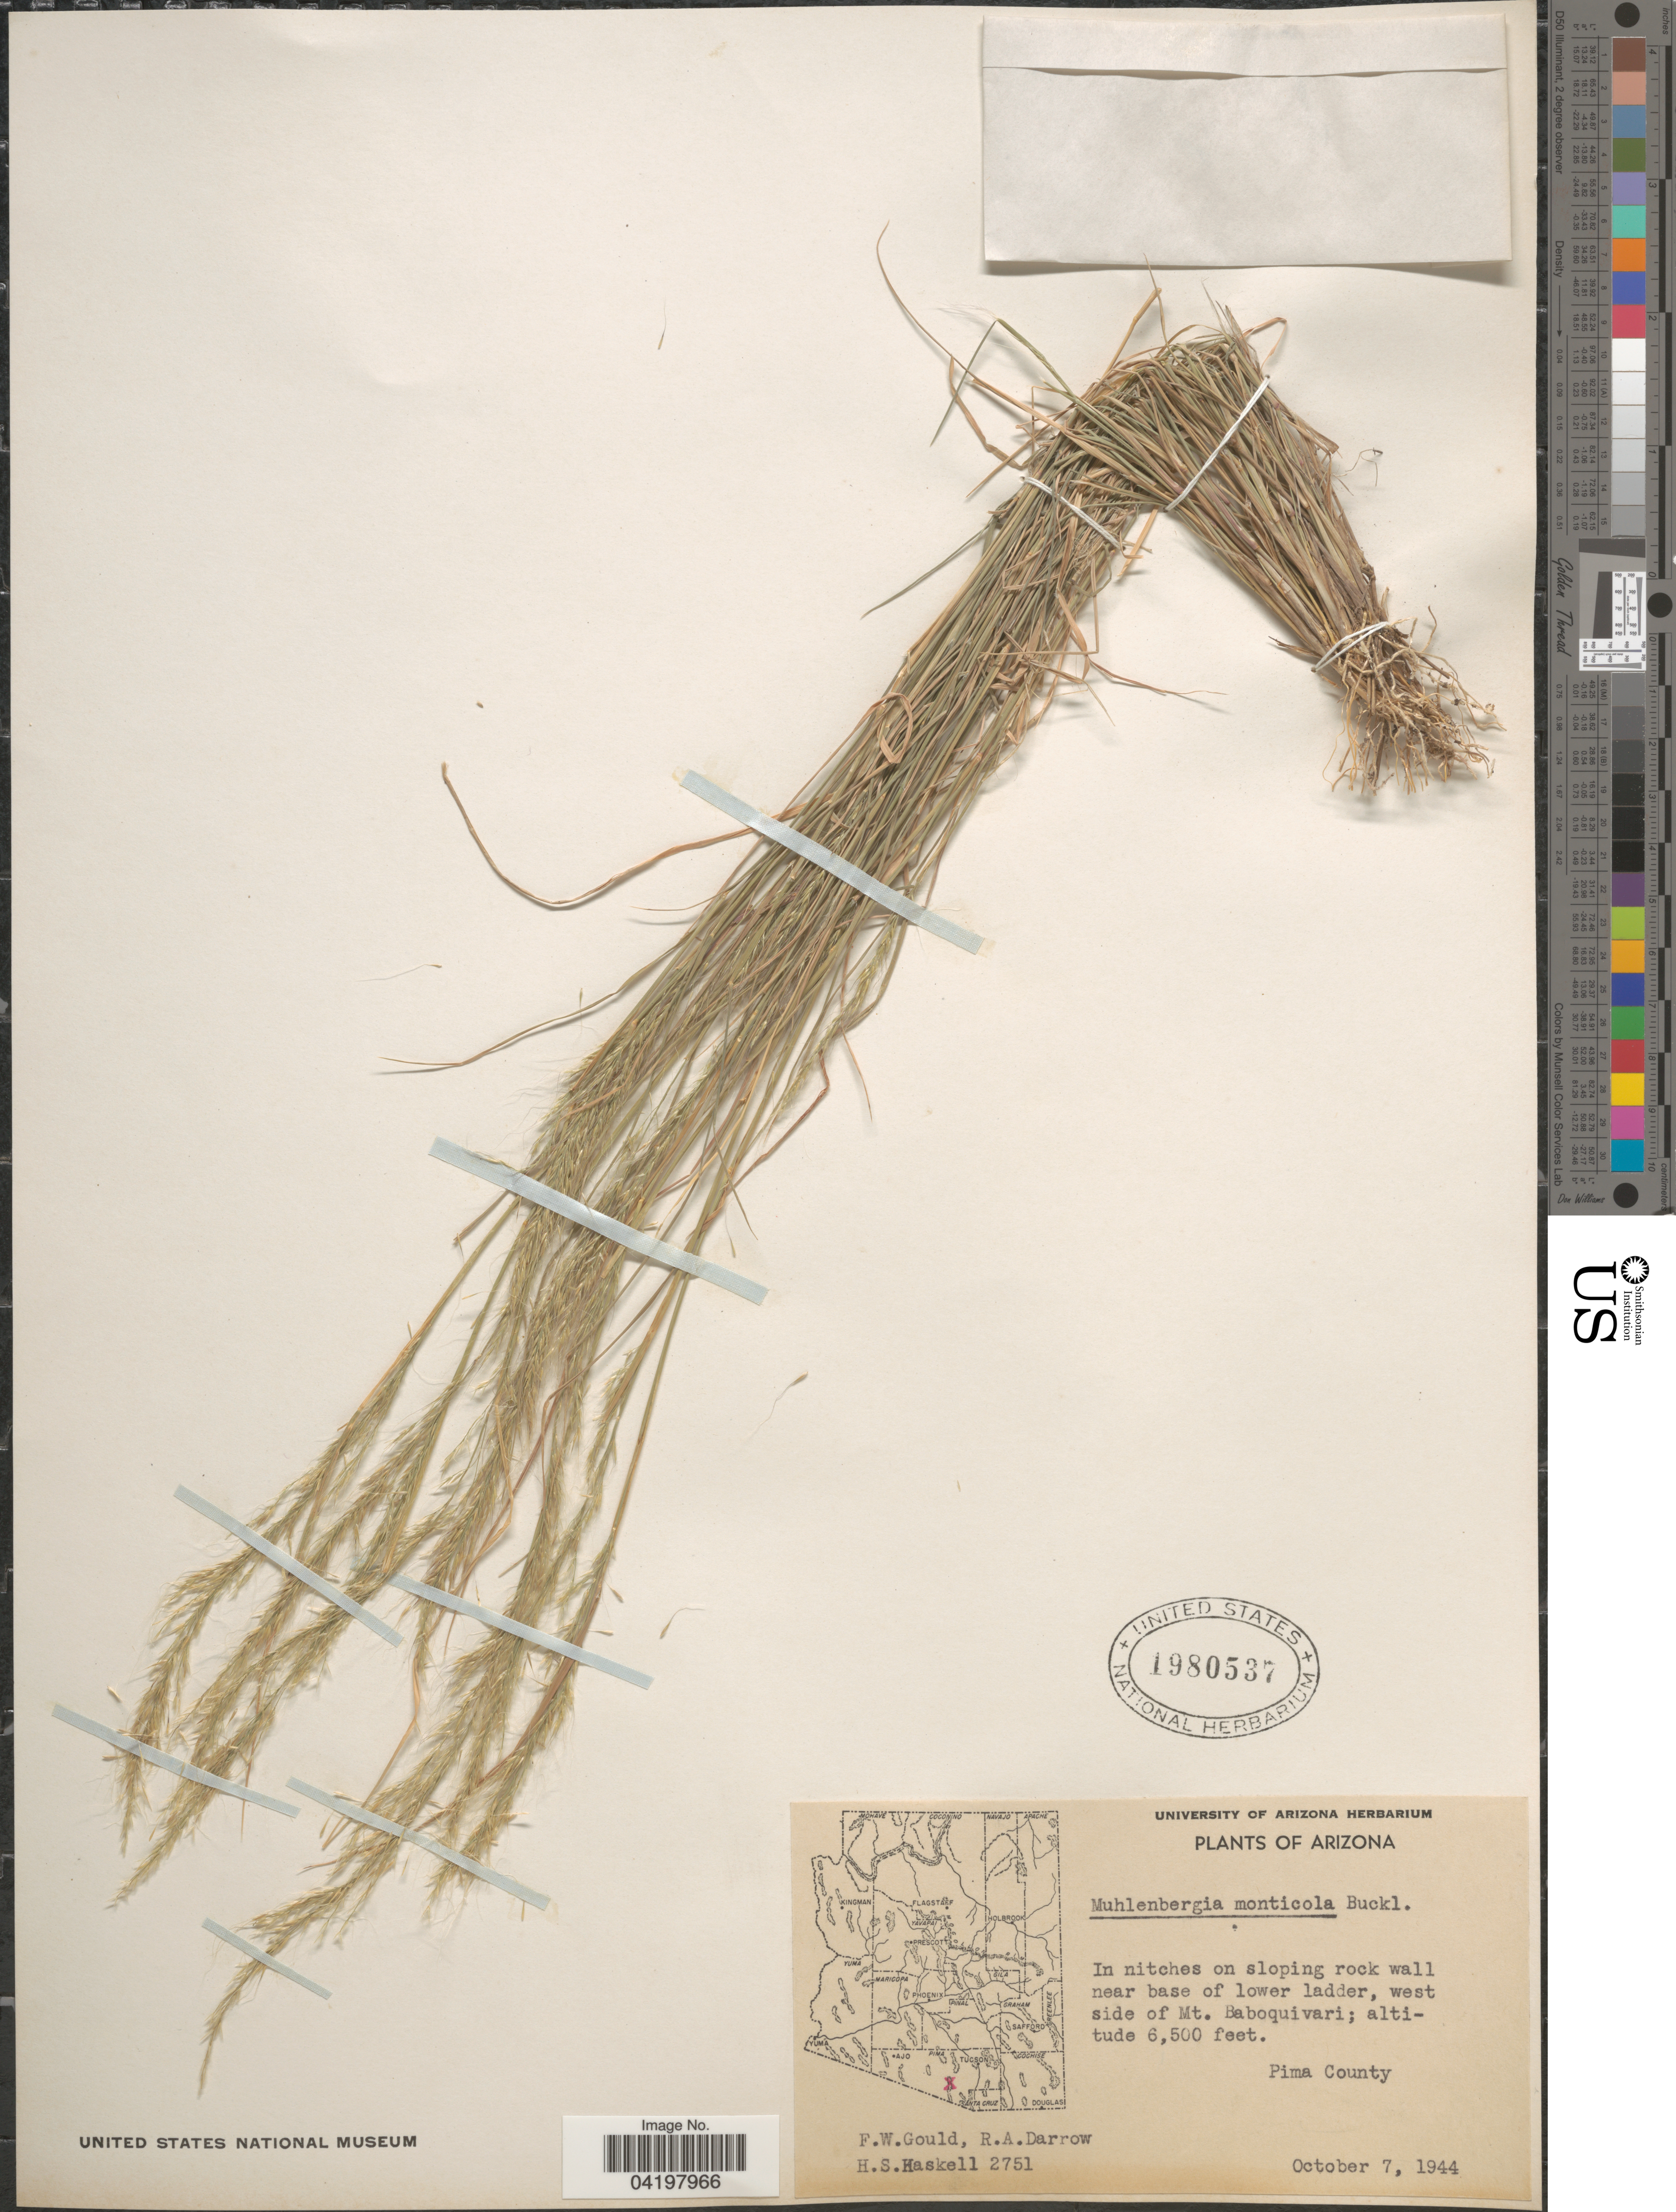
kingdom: Plantae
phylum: Tracheophyta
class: Liliopsida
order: Poales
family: Poaceae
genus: Muhlenbergia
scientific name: Muhlenbergia tenuifolia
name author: (Kunth) Kunth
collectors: F. W. Gould, R. A. Darrow & H. Haskell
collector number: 2751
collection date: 1944-10-07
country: United States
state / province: Arizona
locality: In nitches on sloping rock wall near base of lower ladder, west side of Mt. Baboquivari. Pima County.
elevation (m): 1981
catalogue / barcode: US 1980537